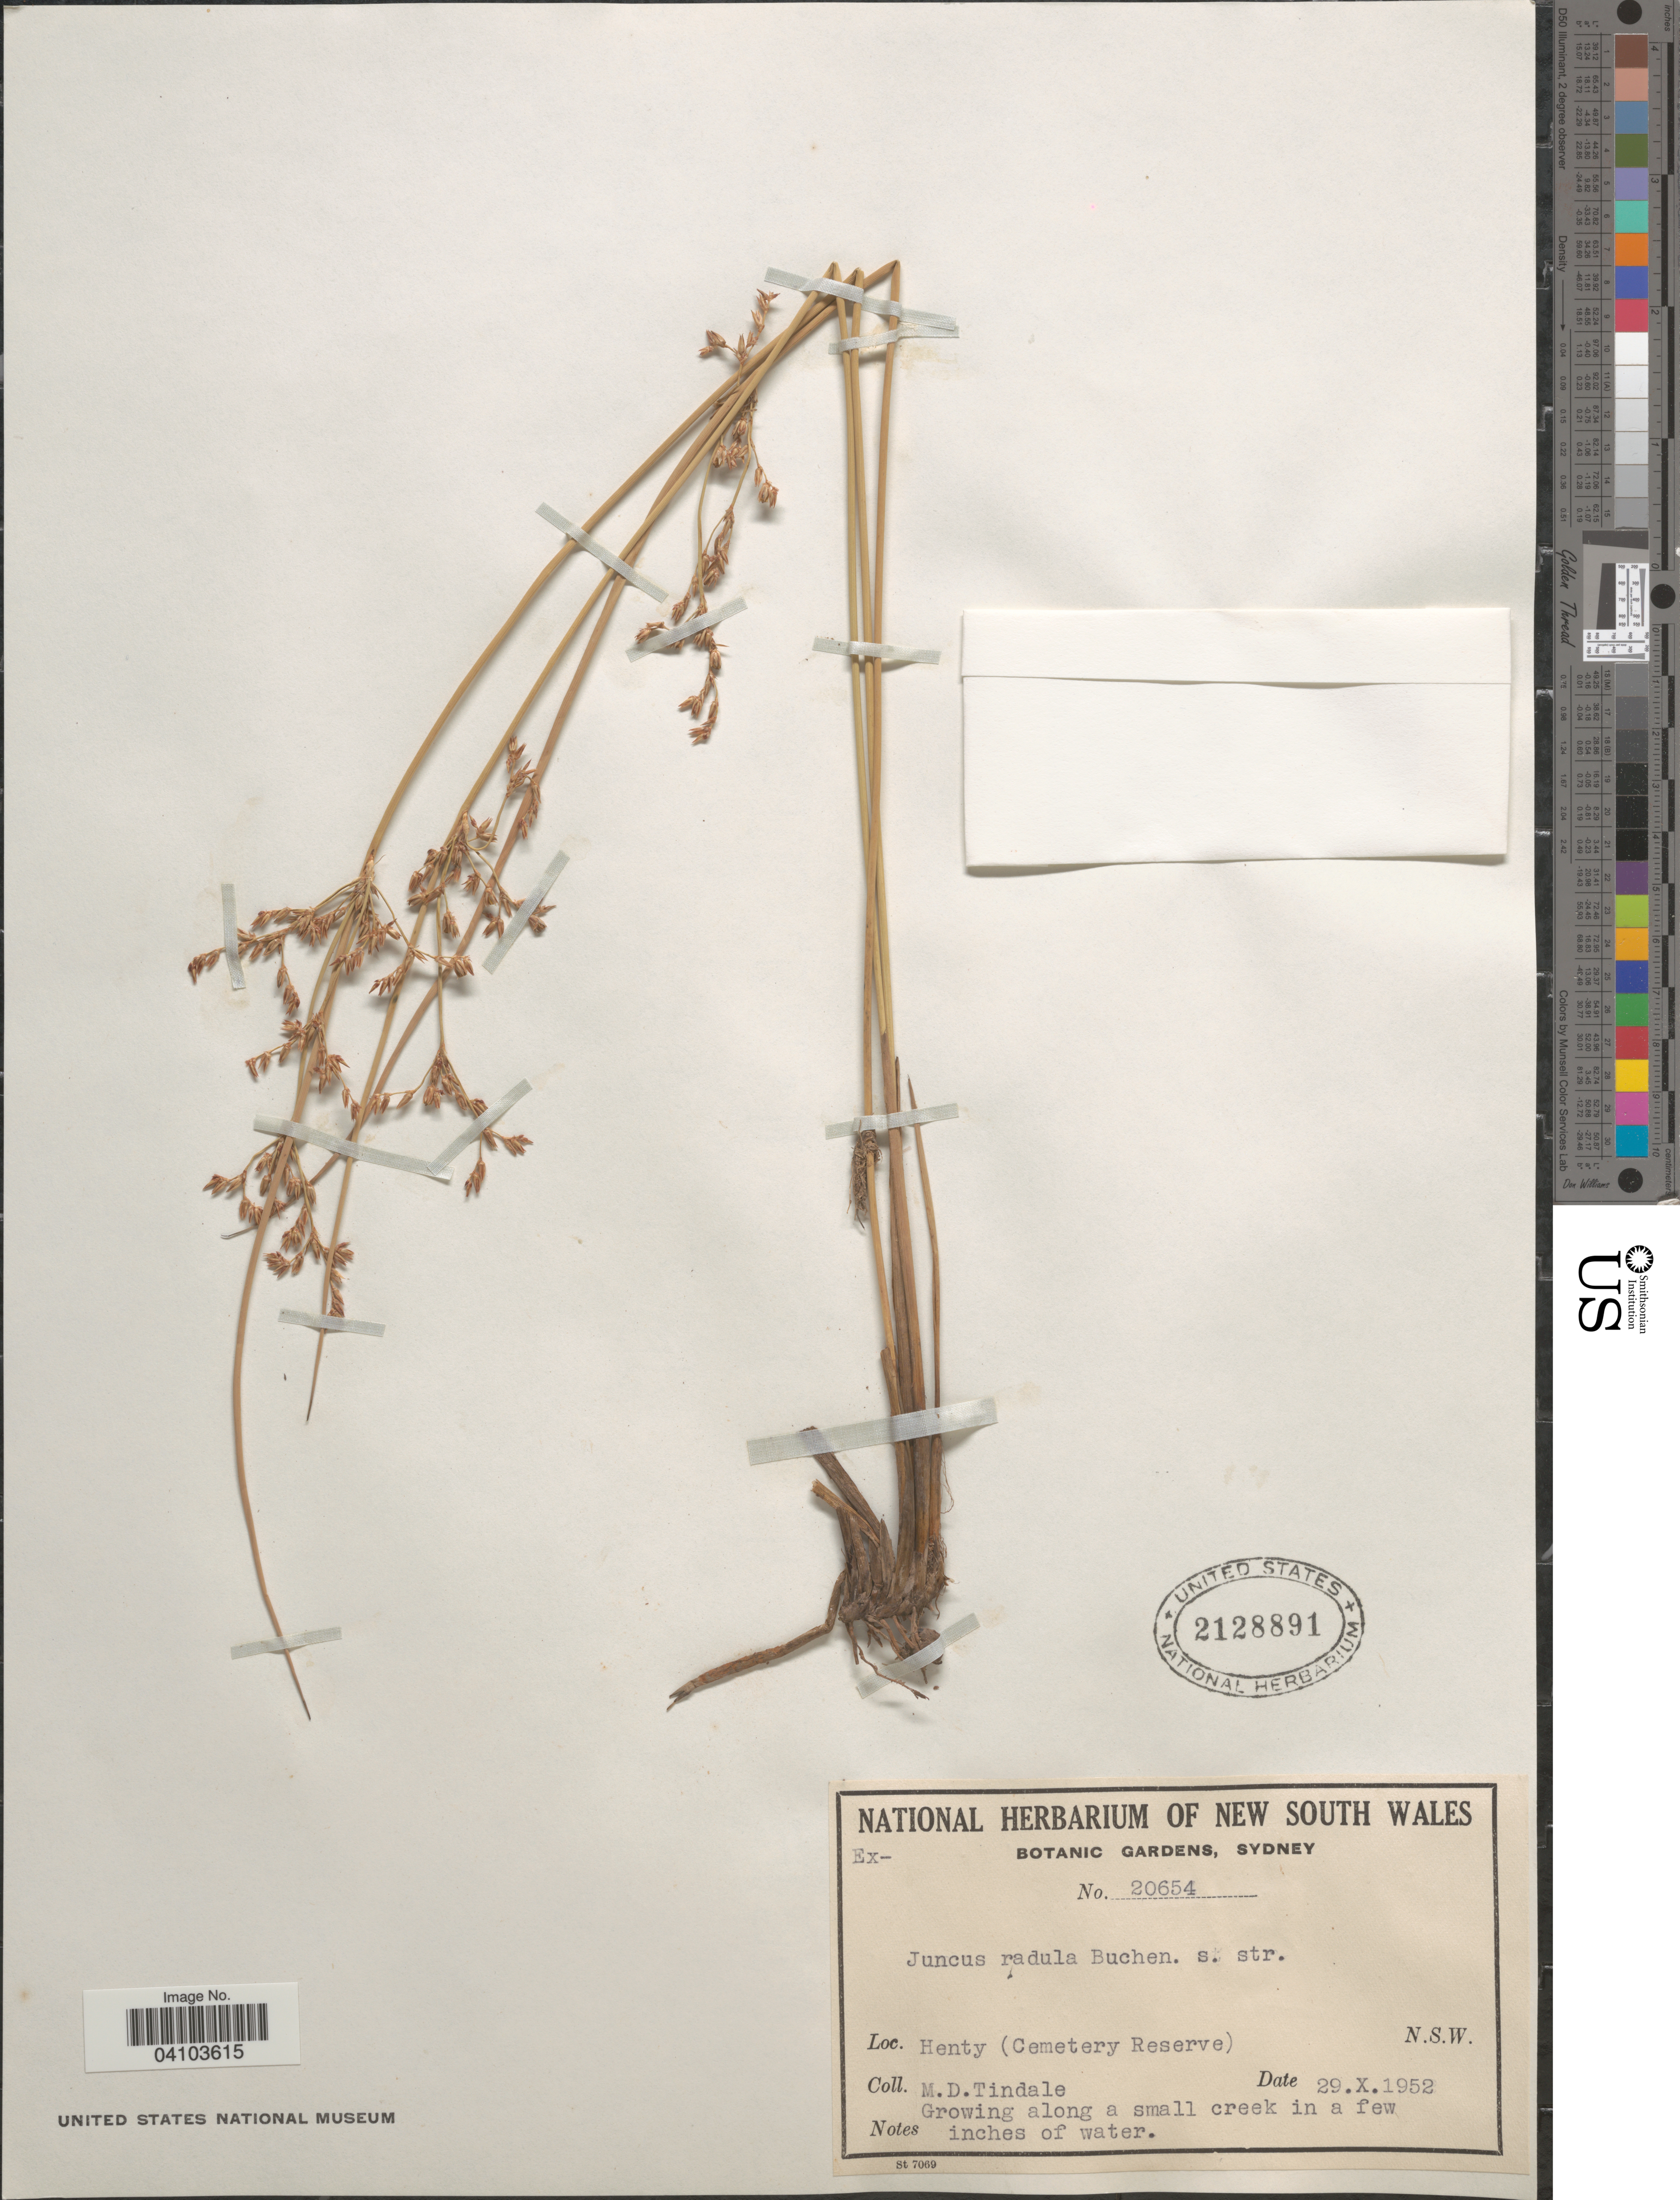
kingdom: Plantae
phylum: Tracheophyta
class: Liliopsida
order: Poales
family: Juncaceae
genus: Juncus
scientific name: Juncus radula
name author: Buchenau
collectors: M. D. Tindale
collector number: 20654?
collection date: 1952-10-29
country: Australia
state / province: New South Wales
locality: Henty (Cemetery Reserve).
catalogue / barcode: US 2128891